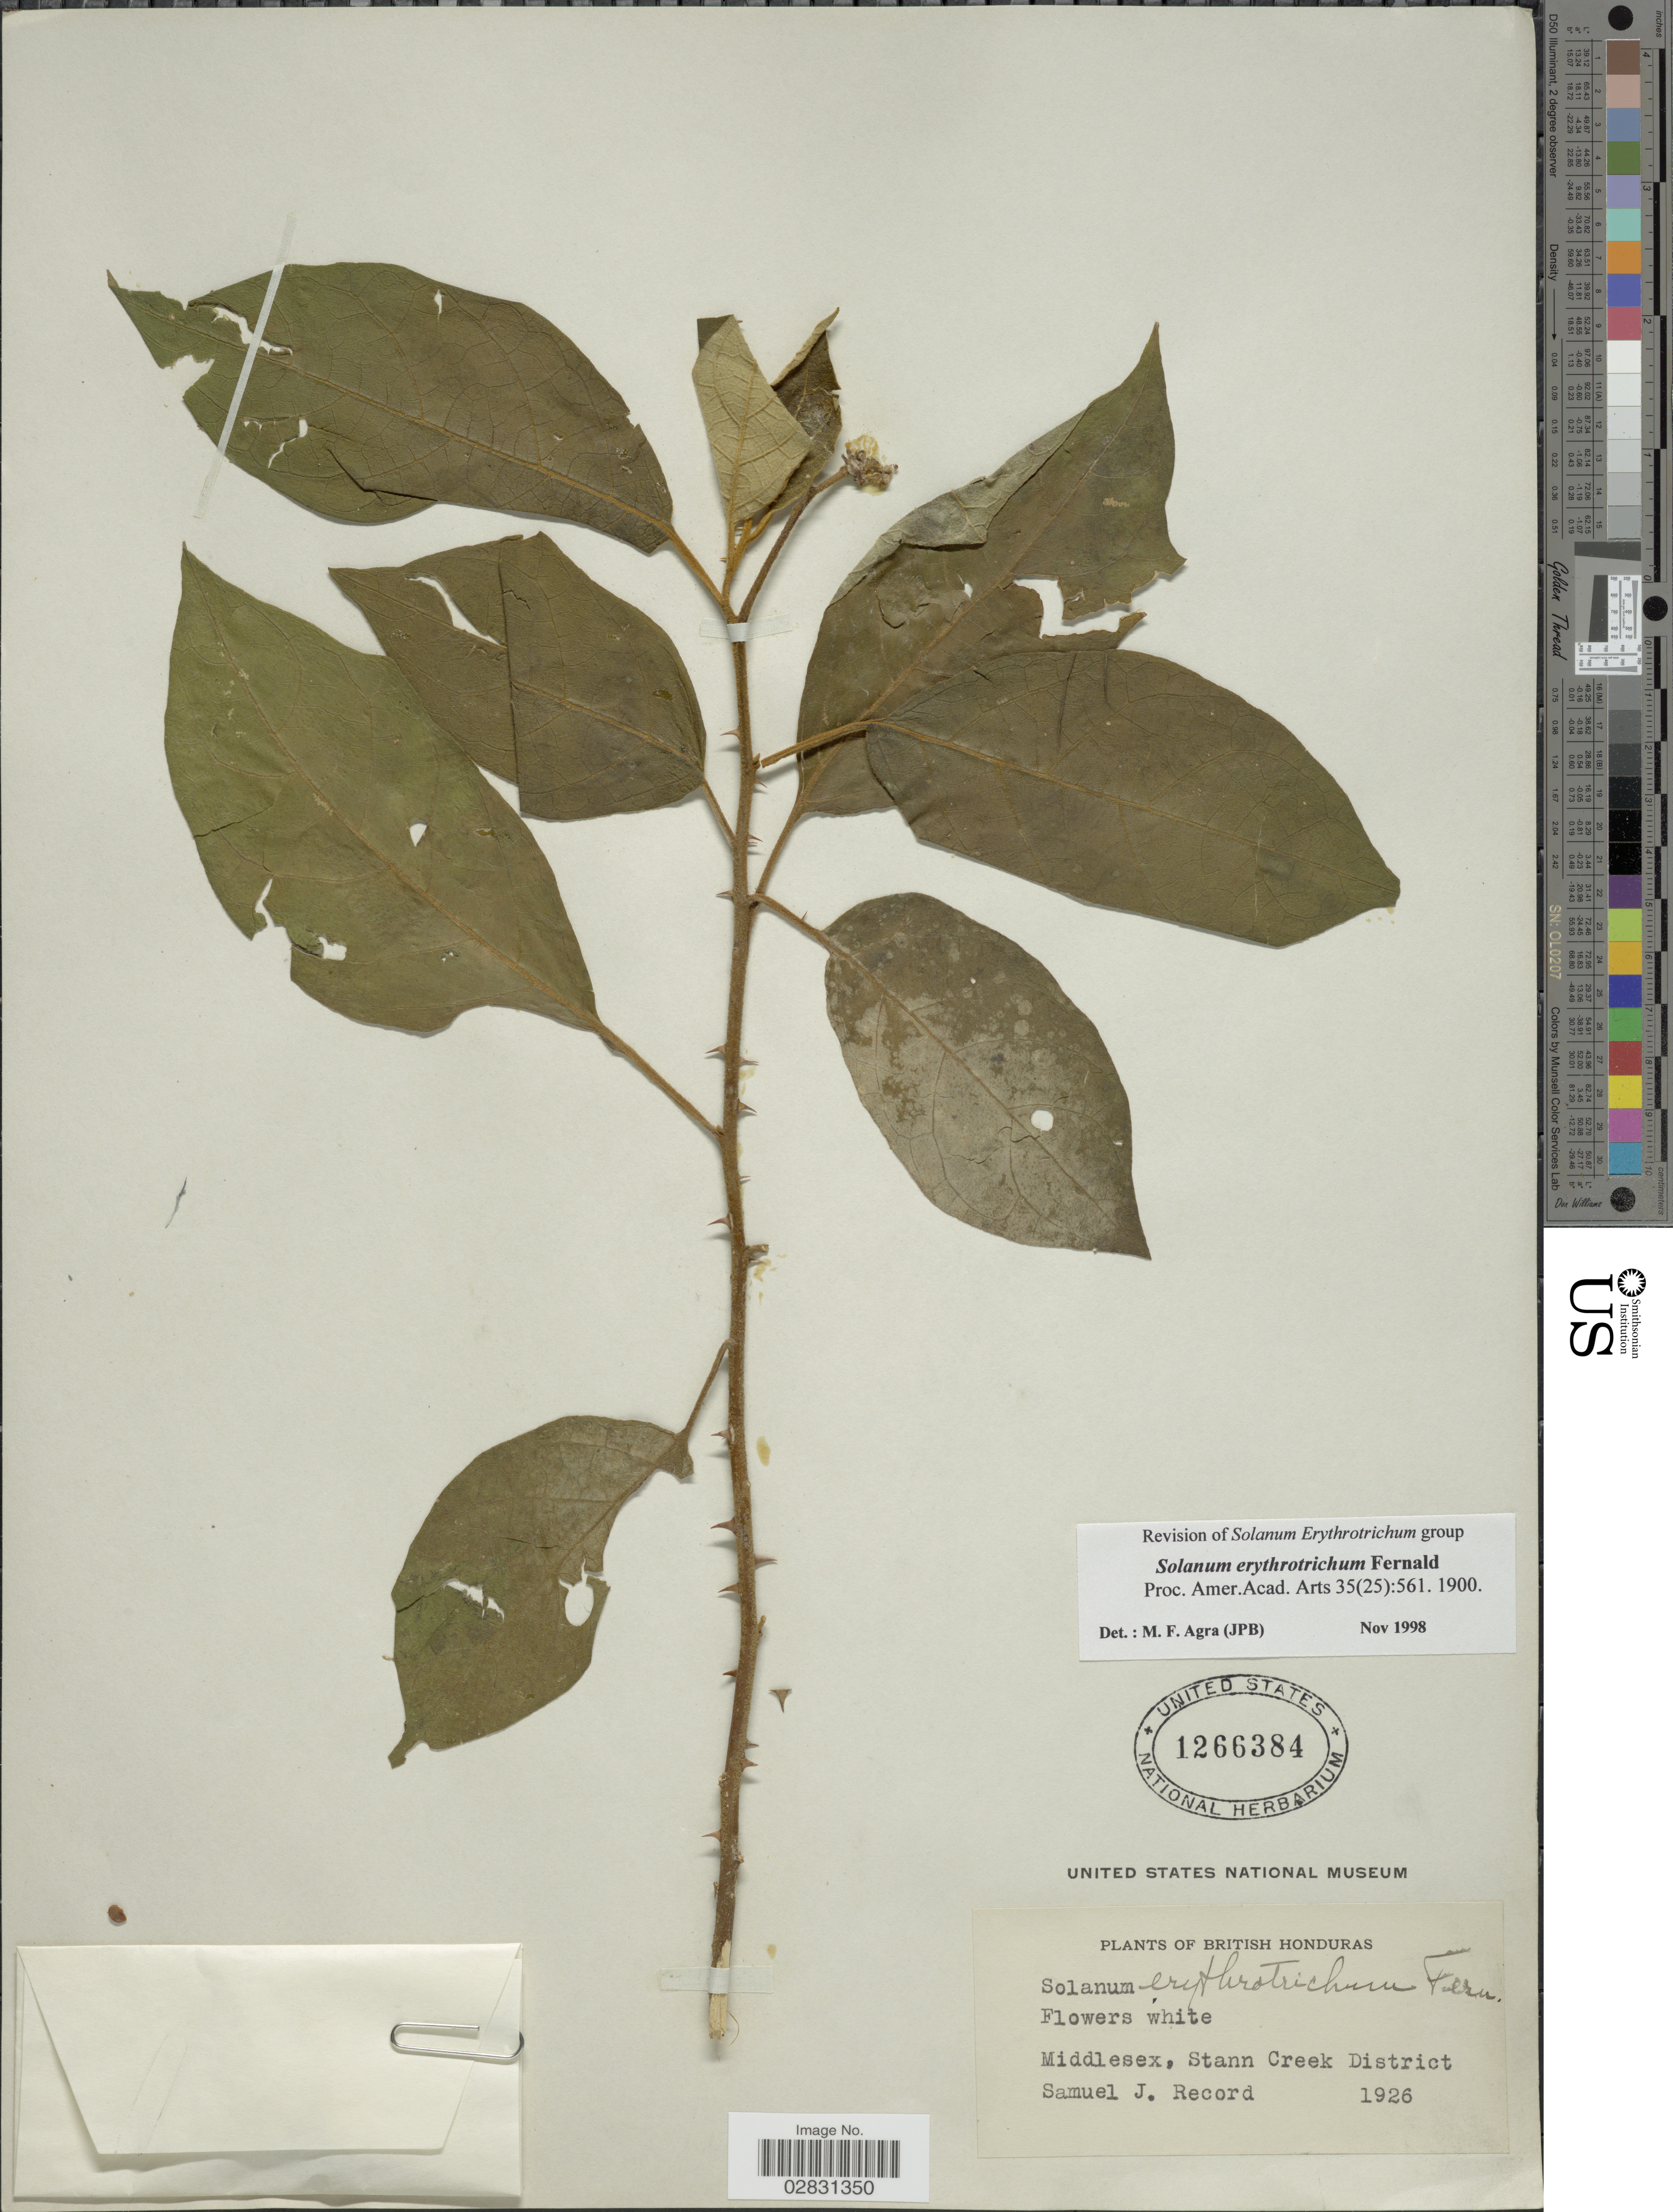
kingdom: Plantae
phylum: Tracheophyta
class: Magnoliopsida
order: Solanales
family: Solanaceae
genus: Solanum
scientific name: Solanum erythrotrichum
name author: Fernald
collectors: S. J. Record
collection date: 1926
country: Belize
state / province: Stann Creek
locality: British Honduras, Middlesex, Stann Creek District.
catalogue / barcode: US 1266384